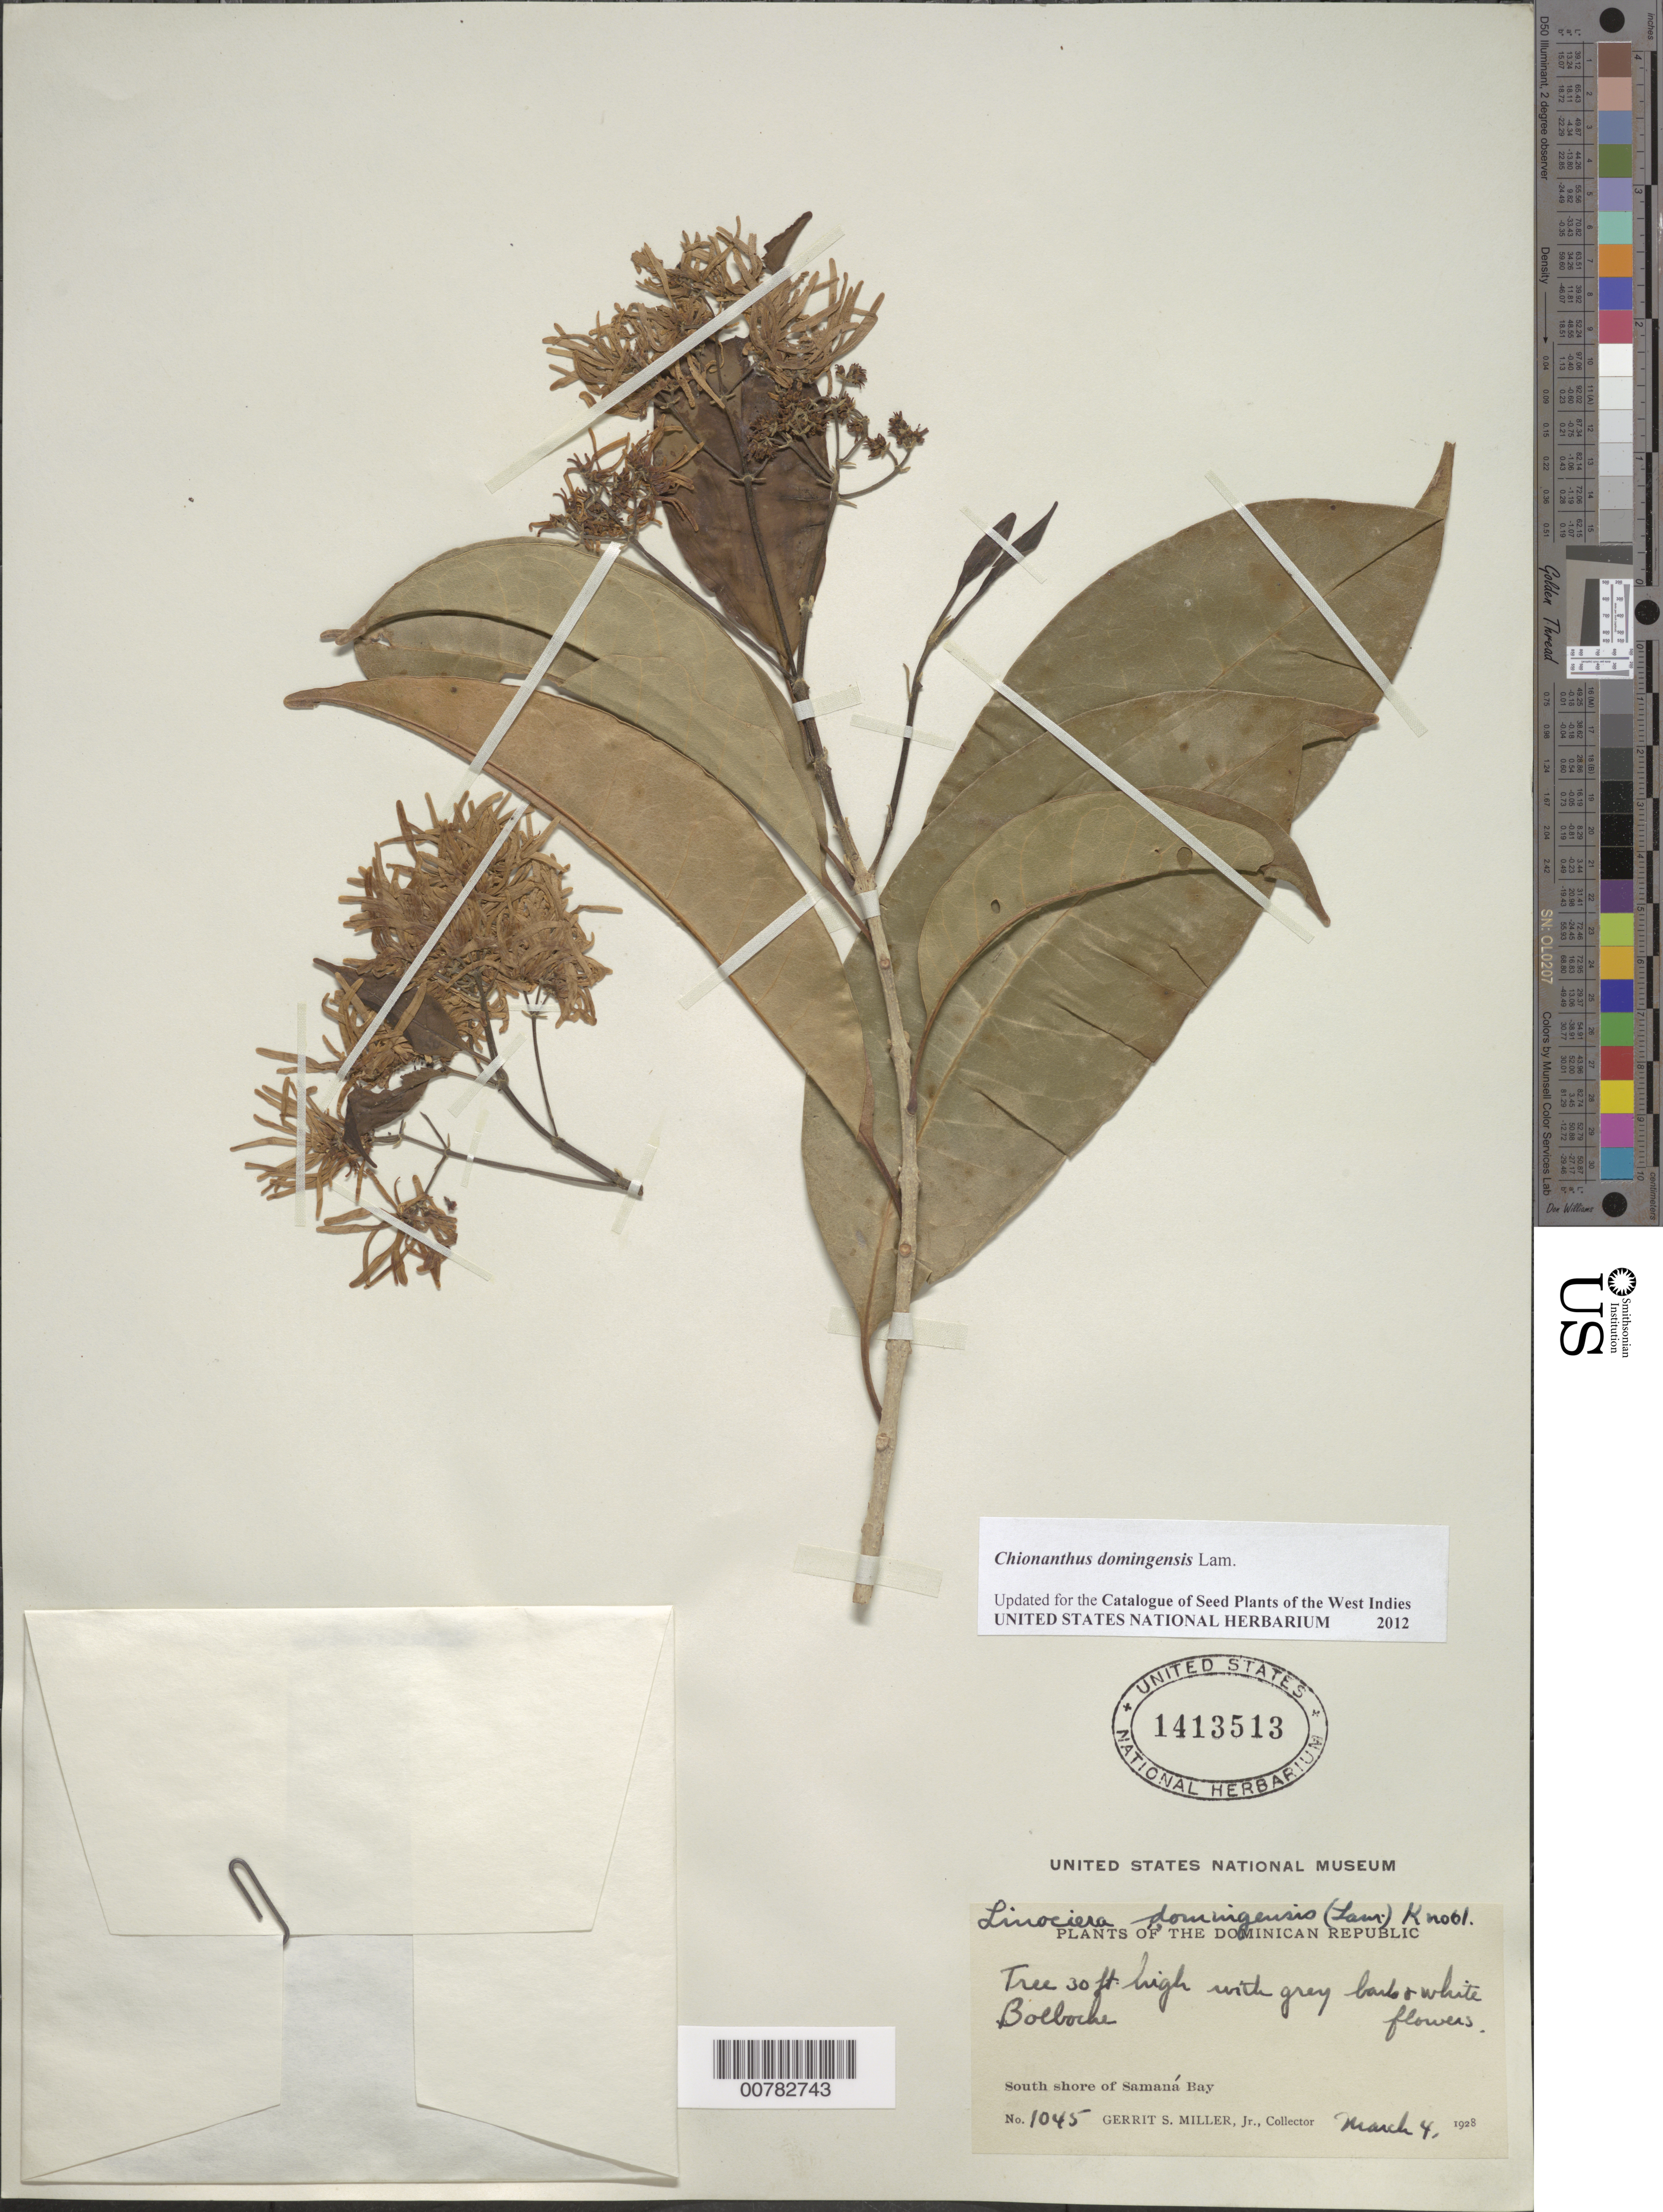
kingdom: Plantae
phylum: Tracheophyta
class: Magnoliopsida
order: Lamiales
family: Oleaceae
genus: Chionanthus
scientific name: Chionanthus domingensis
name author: Lam.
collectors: G. S. Miller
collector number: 1045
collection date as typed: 04 Mar 1928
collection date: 1928-03-04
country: Dominican Republic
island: Hispaniola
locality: South shore of Samaná Bay, Bolboche.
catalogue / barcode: US 1413513